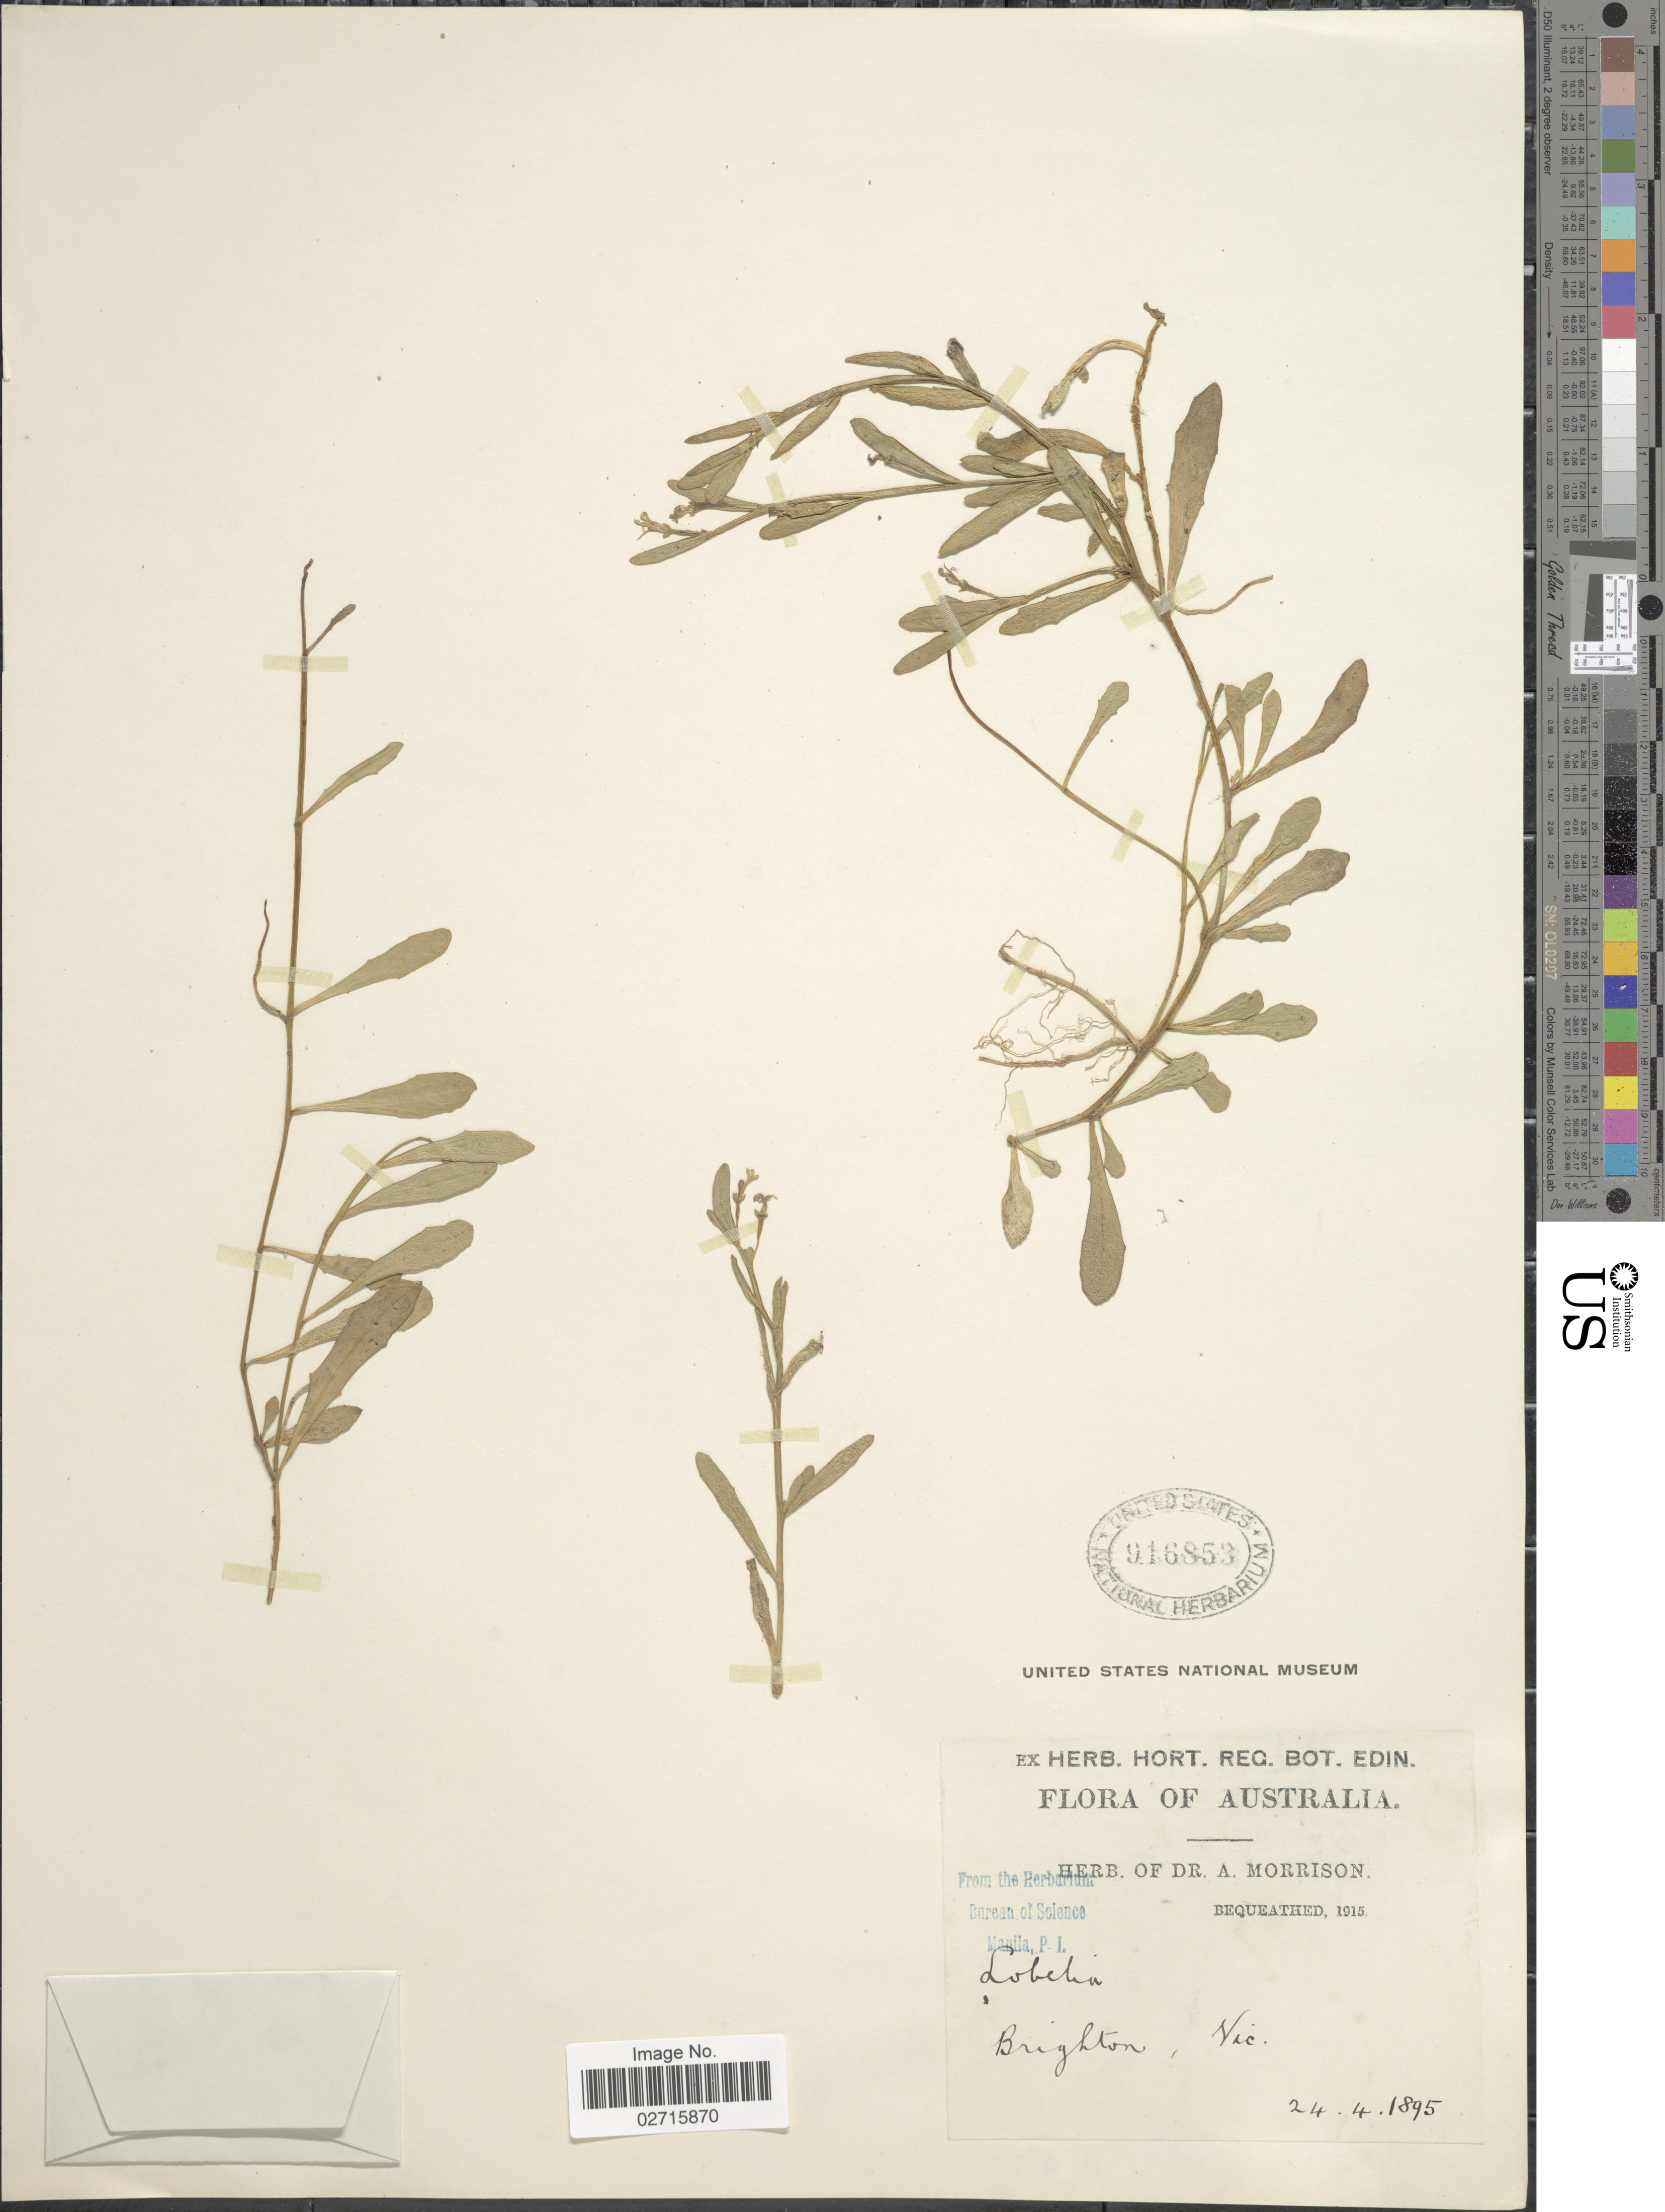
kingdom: Plantae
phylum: Tracheophyta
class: Magnoliopsida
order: Asterales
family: Campanulaceae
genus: Lobelia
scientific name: Lobelia sp.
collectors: ex herb. Dr. A. Morrison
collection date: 1895-04-24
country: Australia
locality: Brighton, Vic.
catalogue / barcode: US 916853